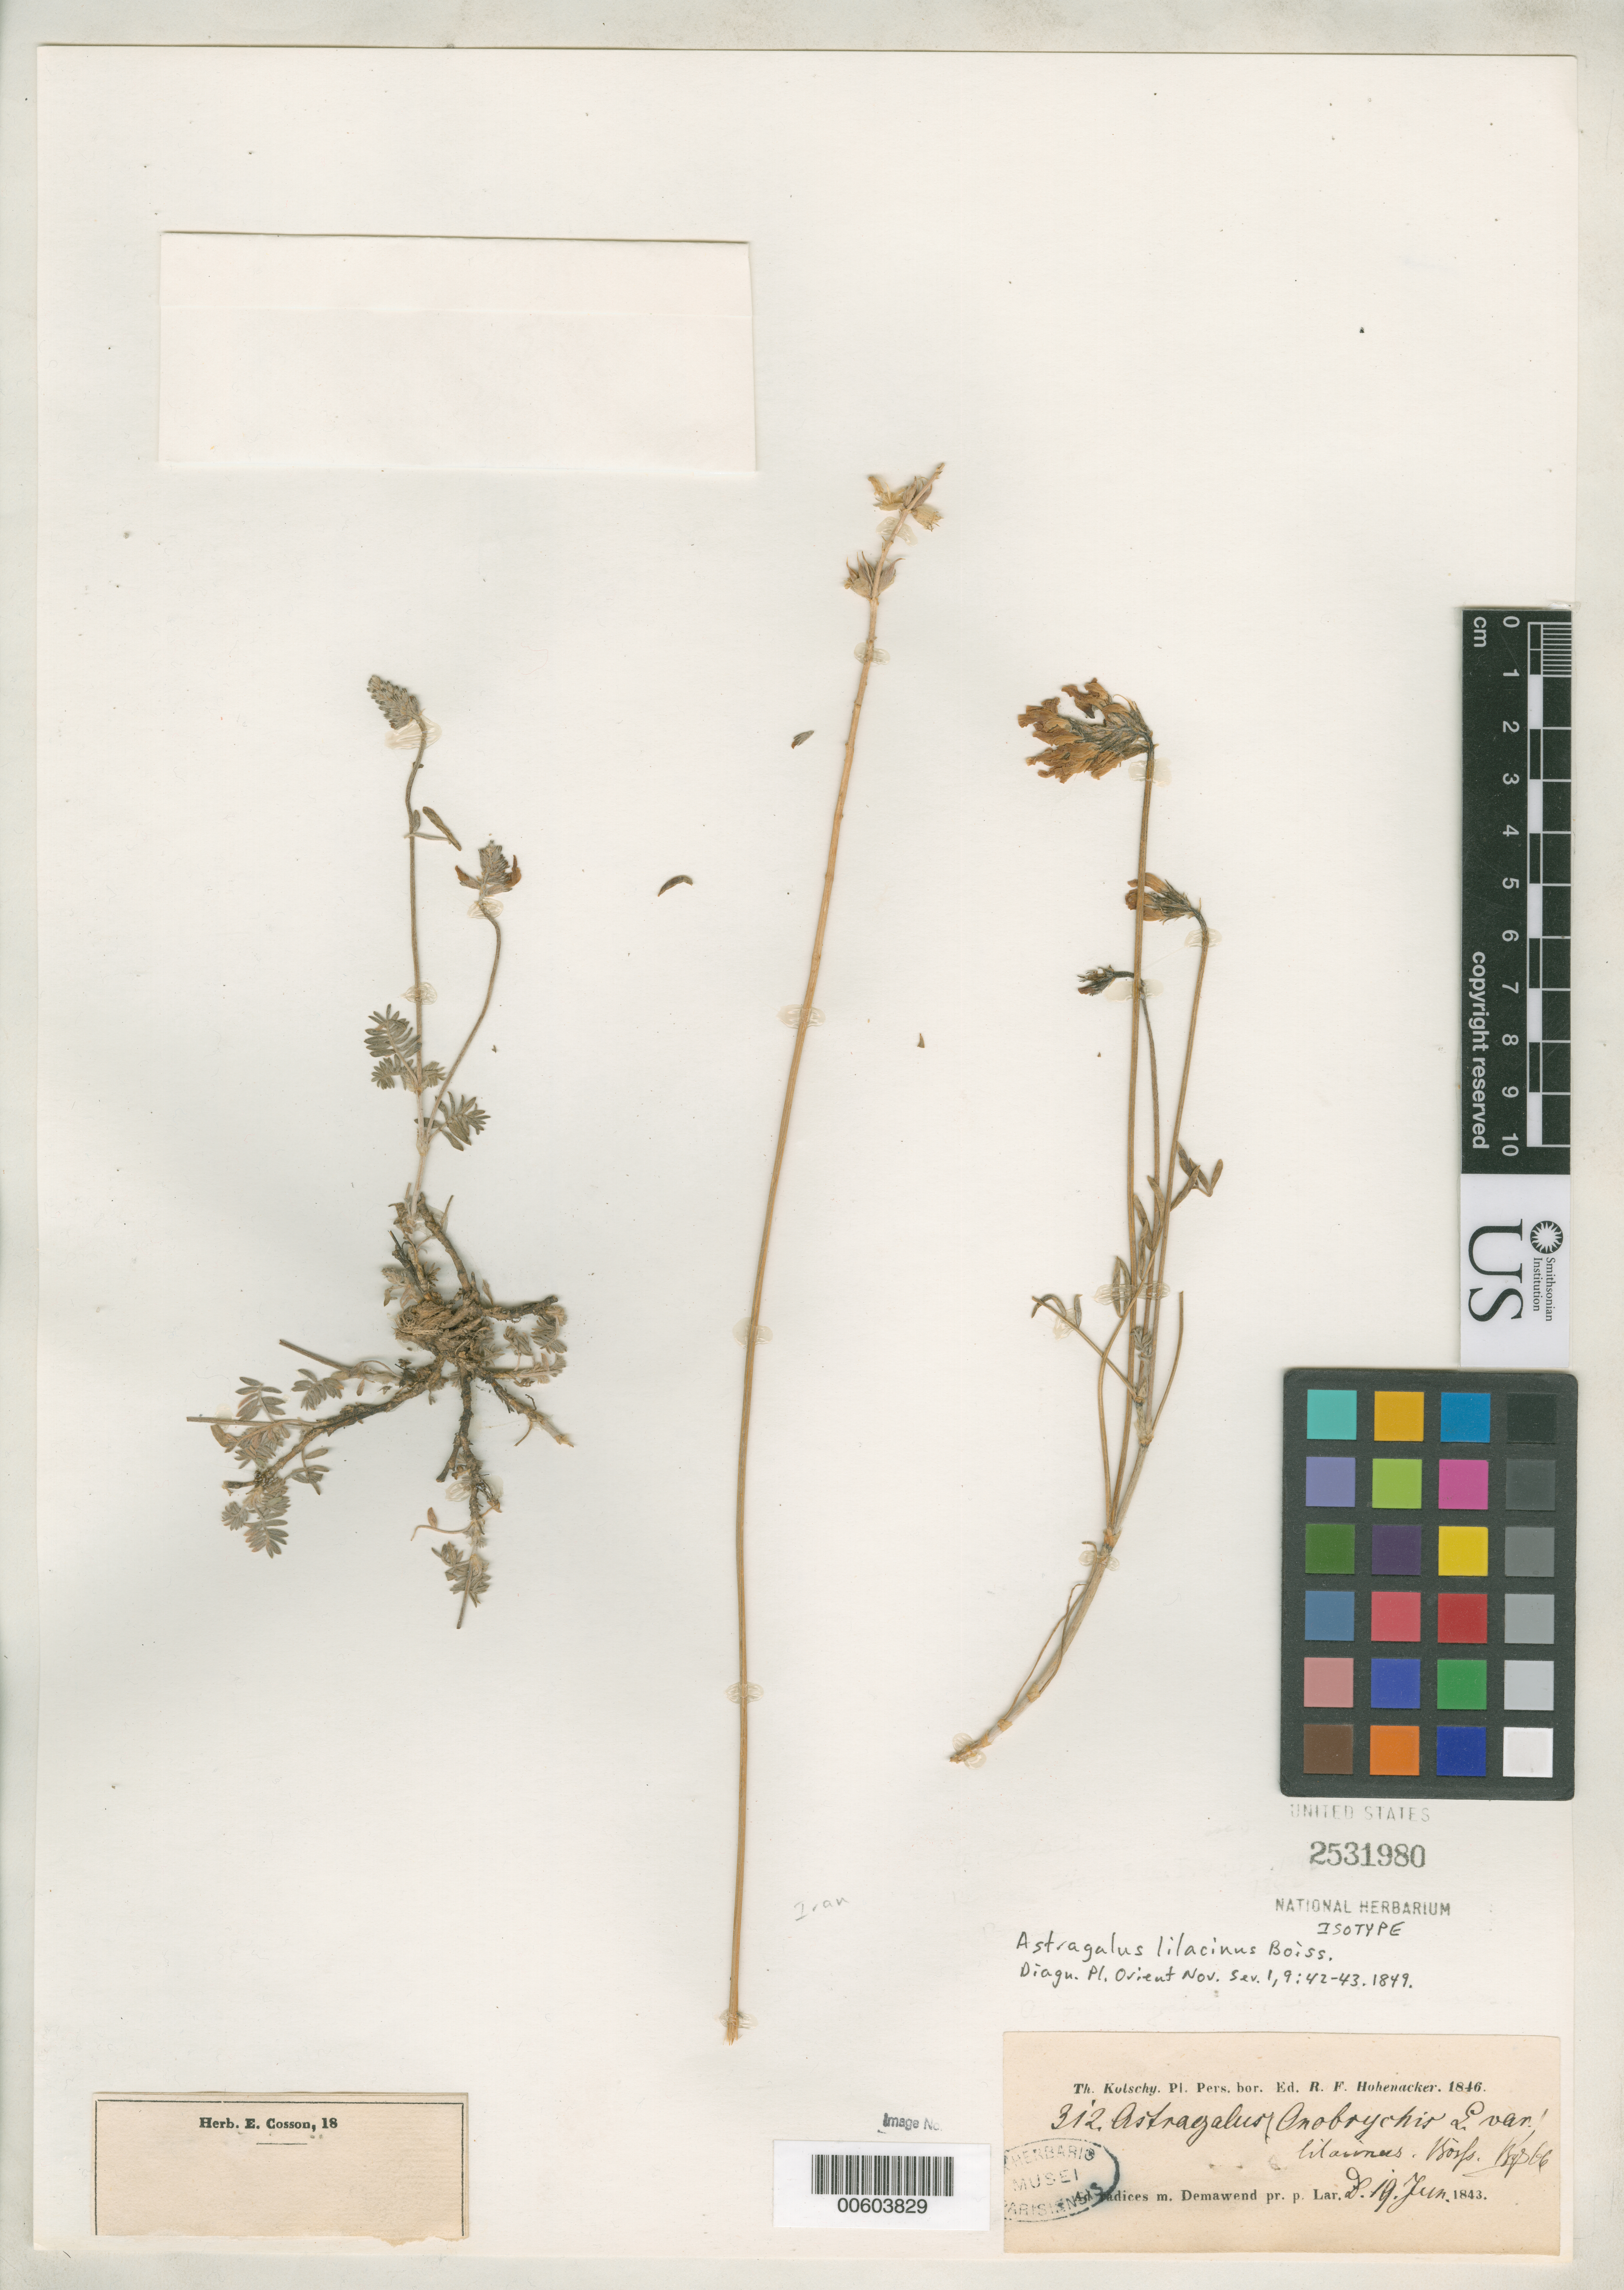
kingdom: Plantae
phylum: Tracheophyta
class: Magnoliopsida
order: Fabales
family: Fabaceae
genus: Astragalus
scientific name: Astragalus lilacinus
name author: Boiss.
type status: Isotype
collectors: K. G. Kotschy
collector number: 312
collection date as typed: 19 Jun 1843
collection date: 1843-06-19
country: Iran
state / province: Fars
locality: Ad Radices m. Demawend prope Lar.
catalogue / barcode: US 2531980